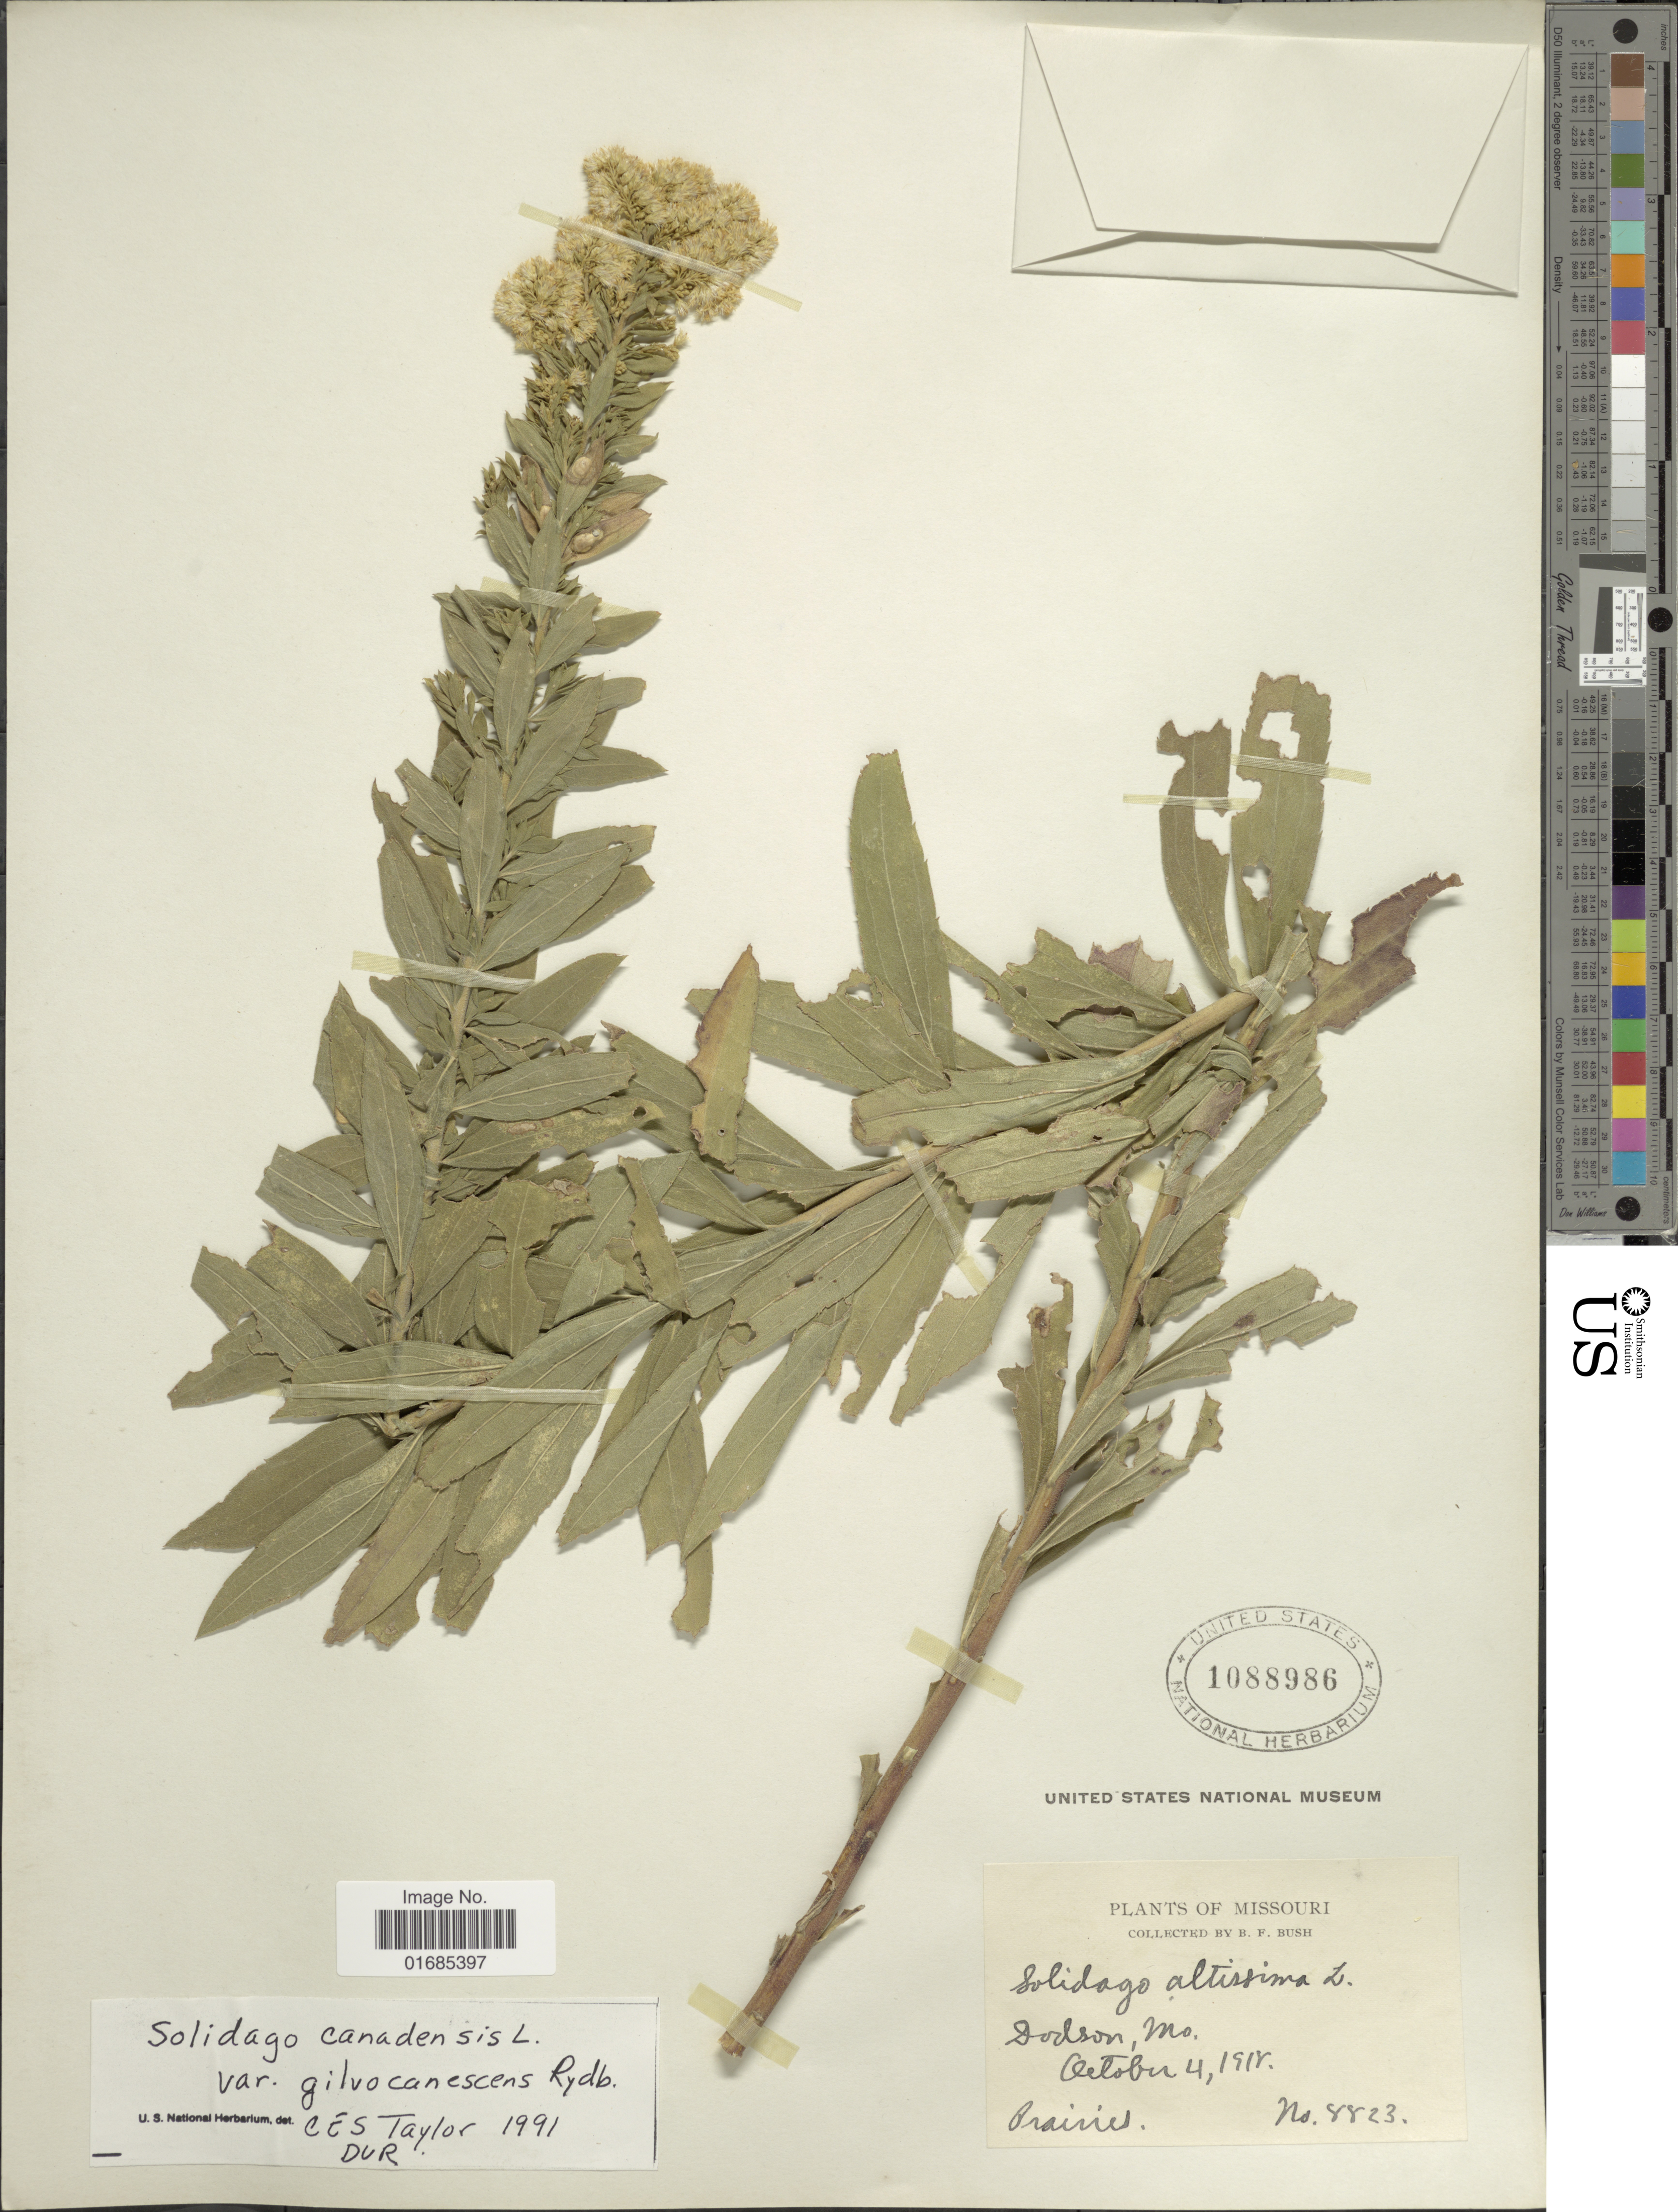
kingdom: Plantae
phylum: Tracheophyta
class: Magnoliopsida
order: Asterales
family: Asteraceae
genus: Solidago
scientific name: Solidago canadensis var. gilvocanescens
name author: Rydb.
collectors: B. F. Bush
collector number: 8823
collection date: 1918-10-04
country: United States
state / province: Missouri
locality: Dodon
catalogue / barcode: US 1088986